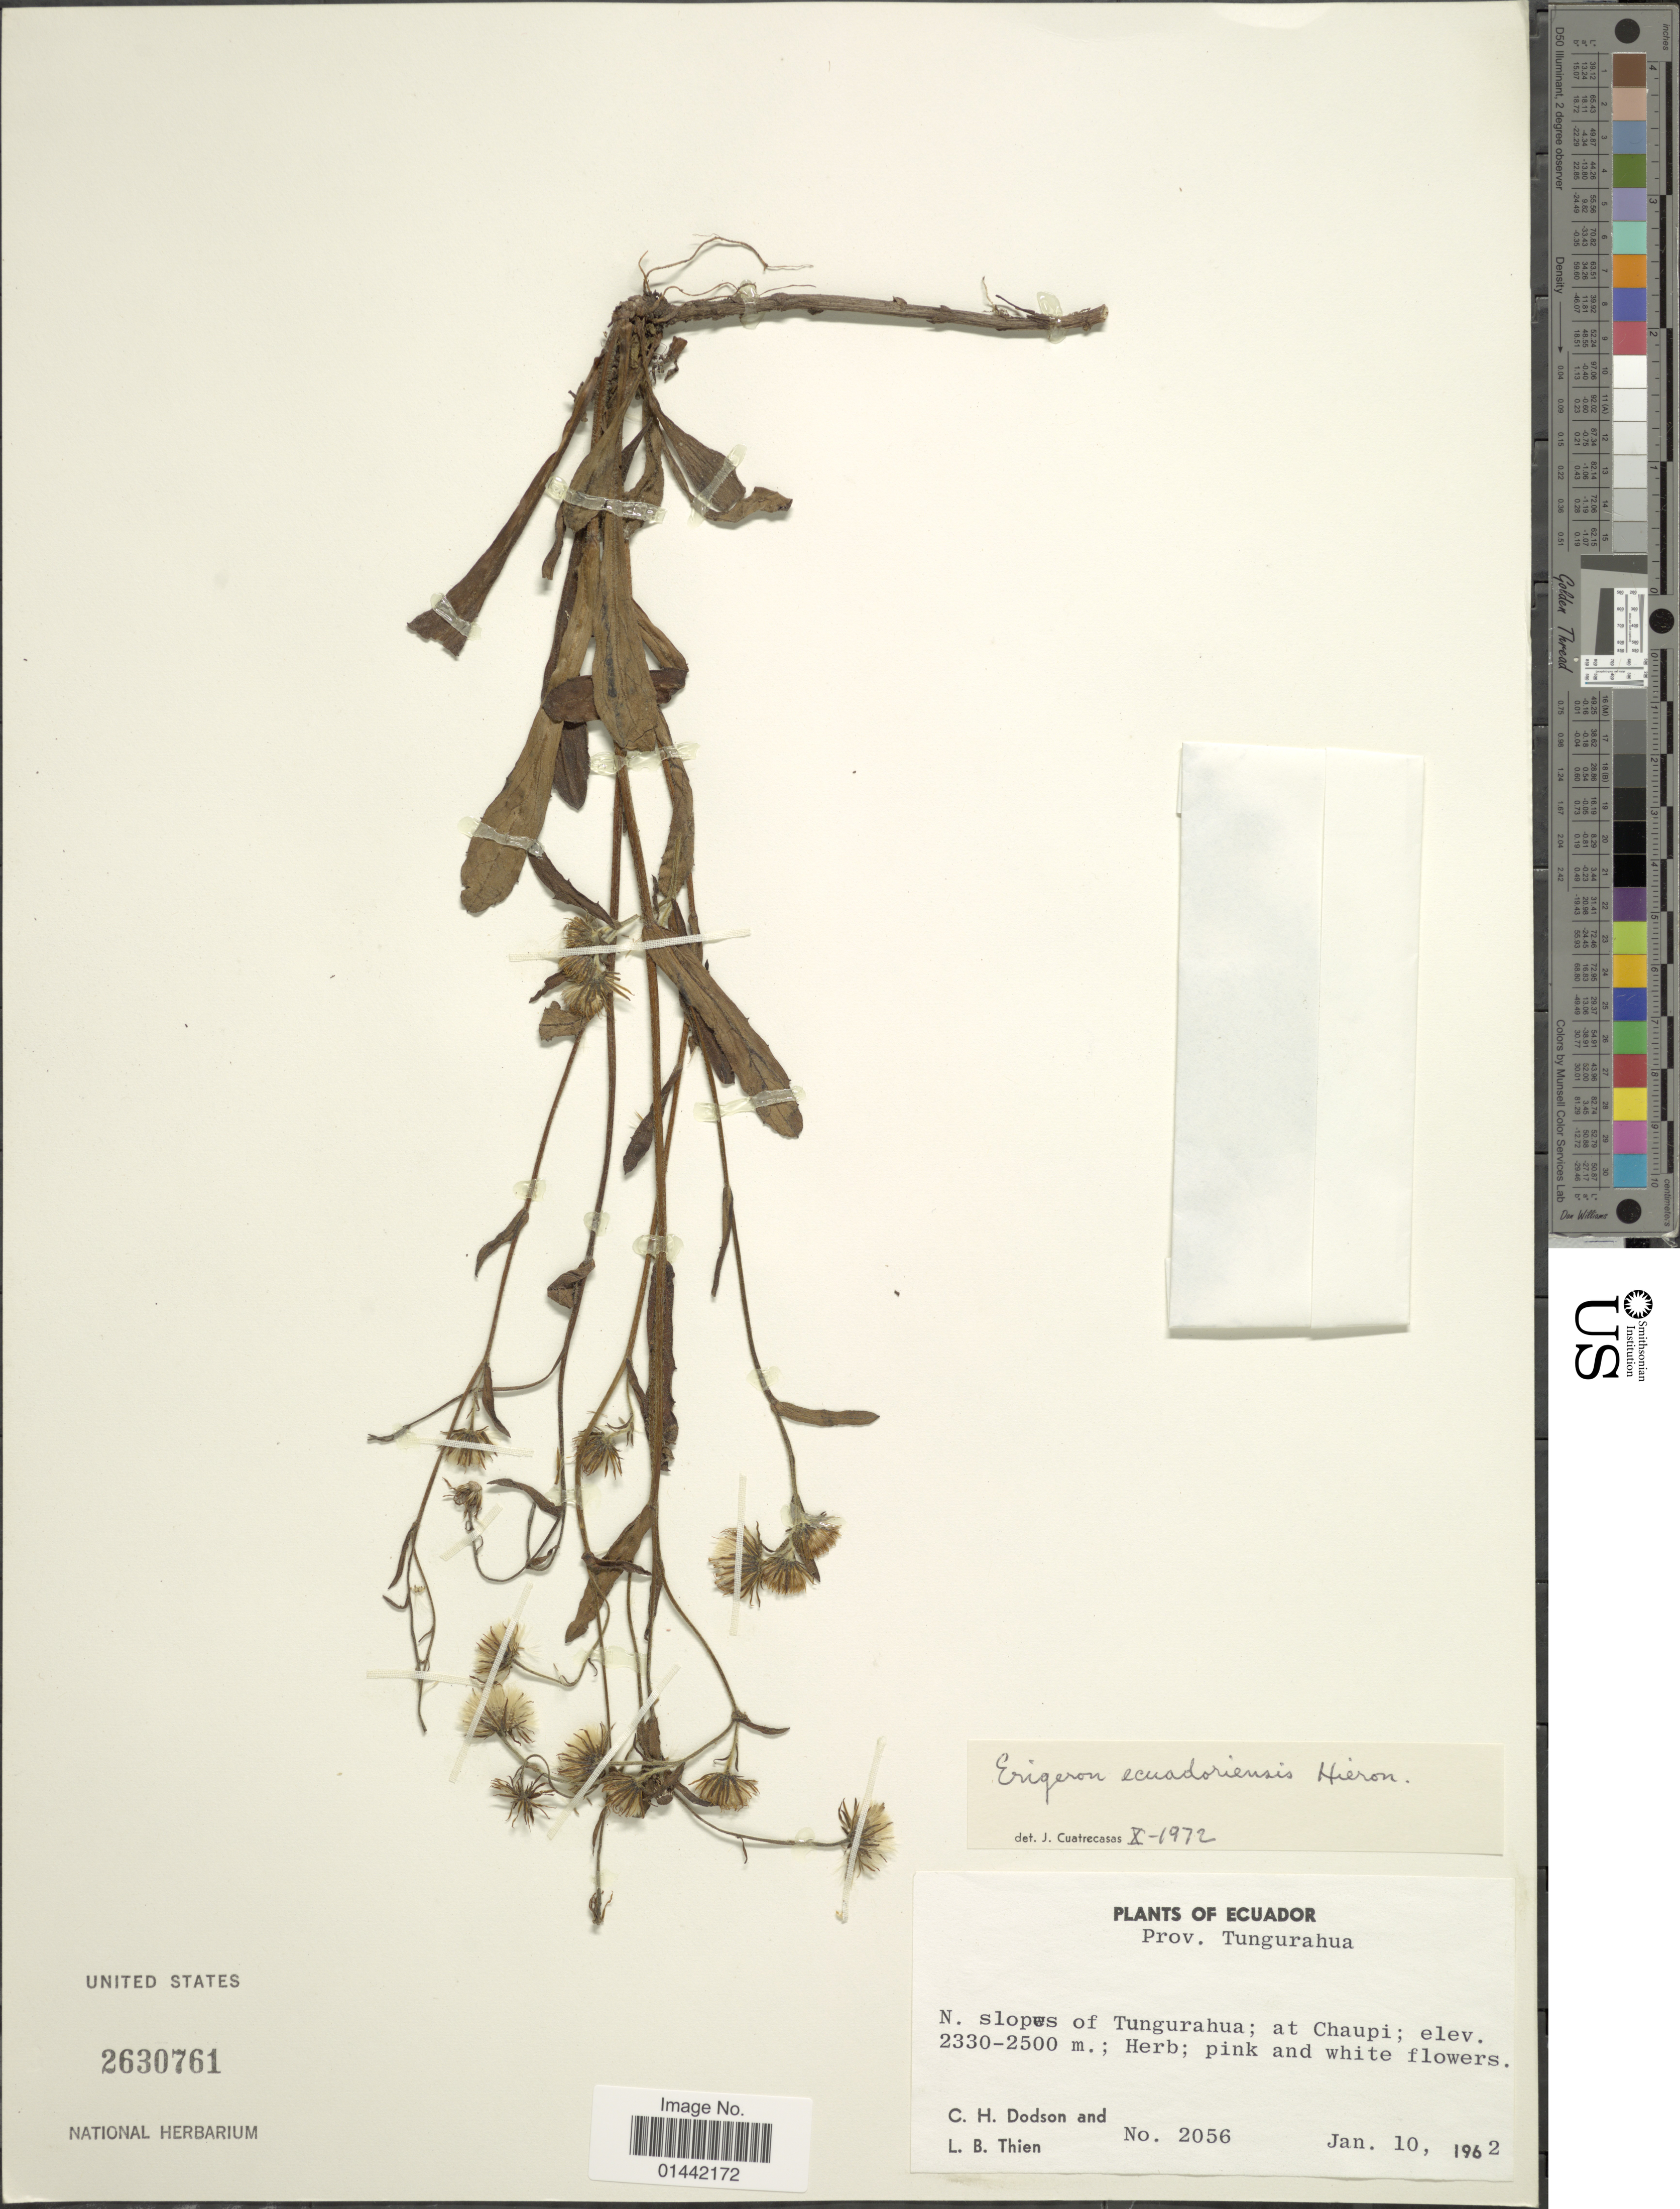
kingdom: Plantae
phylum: Tracheophyta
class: Magnoliopsida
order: Asterales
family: Asteraceae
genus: Erigeron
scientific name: Erigeron equadoriensis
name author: Hieron.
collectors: C. H. Dodson & L. Thien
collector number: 2056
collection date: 1962-01-10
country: Ecuador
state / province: Tungurahua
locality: N. slopes of Tungurahua; at Chaupi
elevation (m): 2330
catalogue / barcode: US 2630761